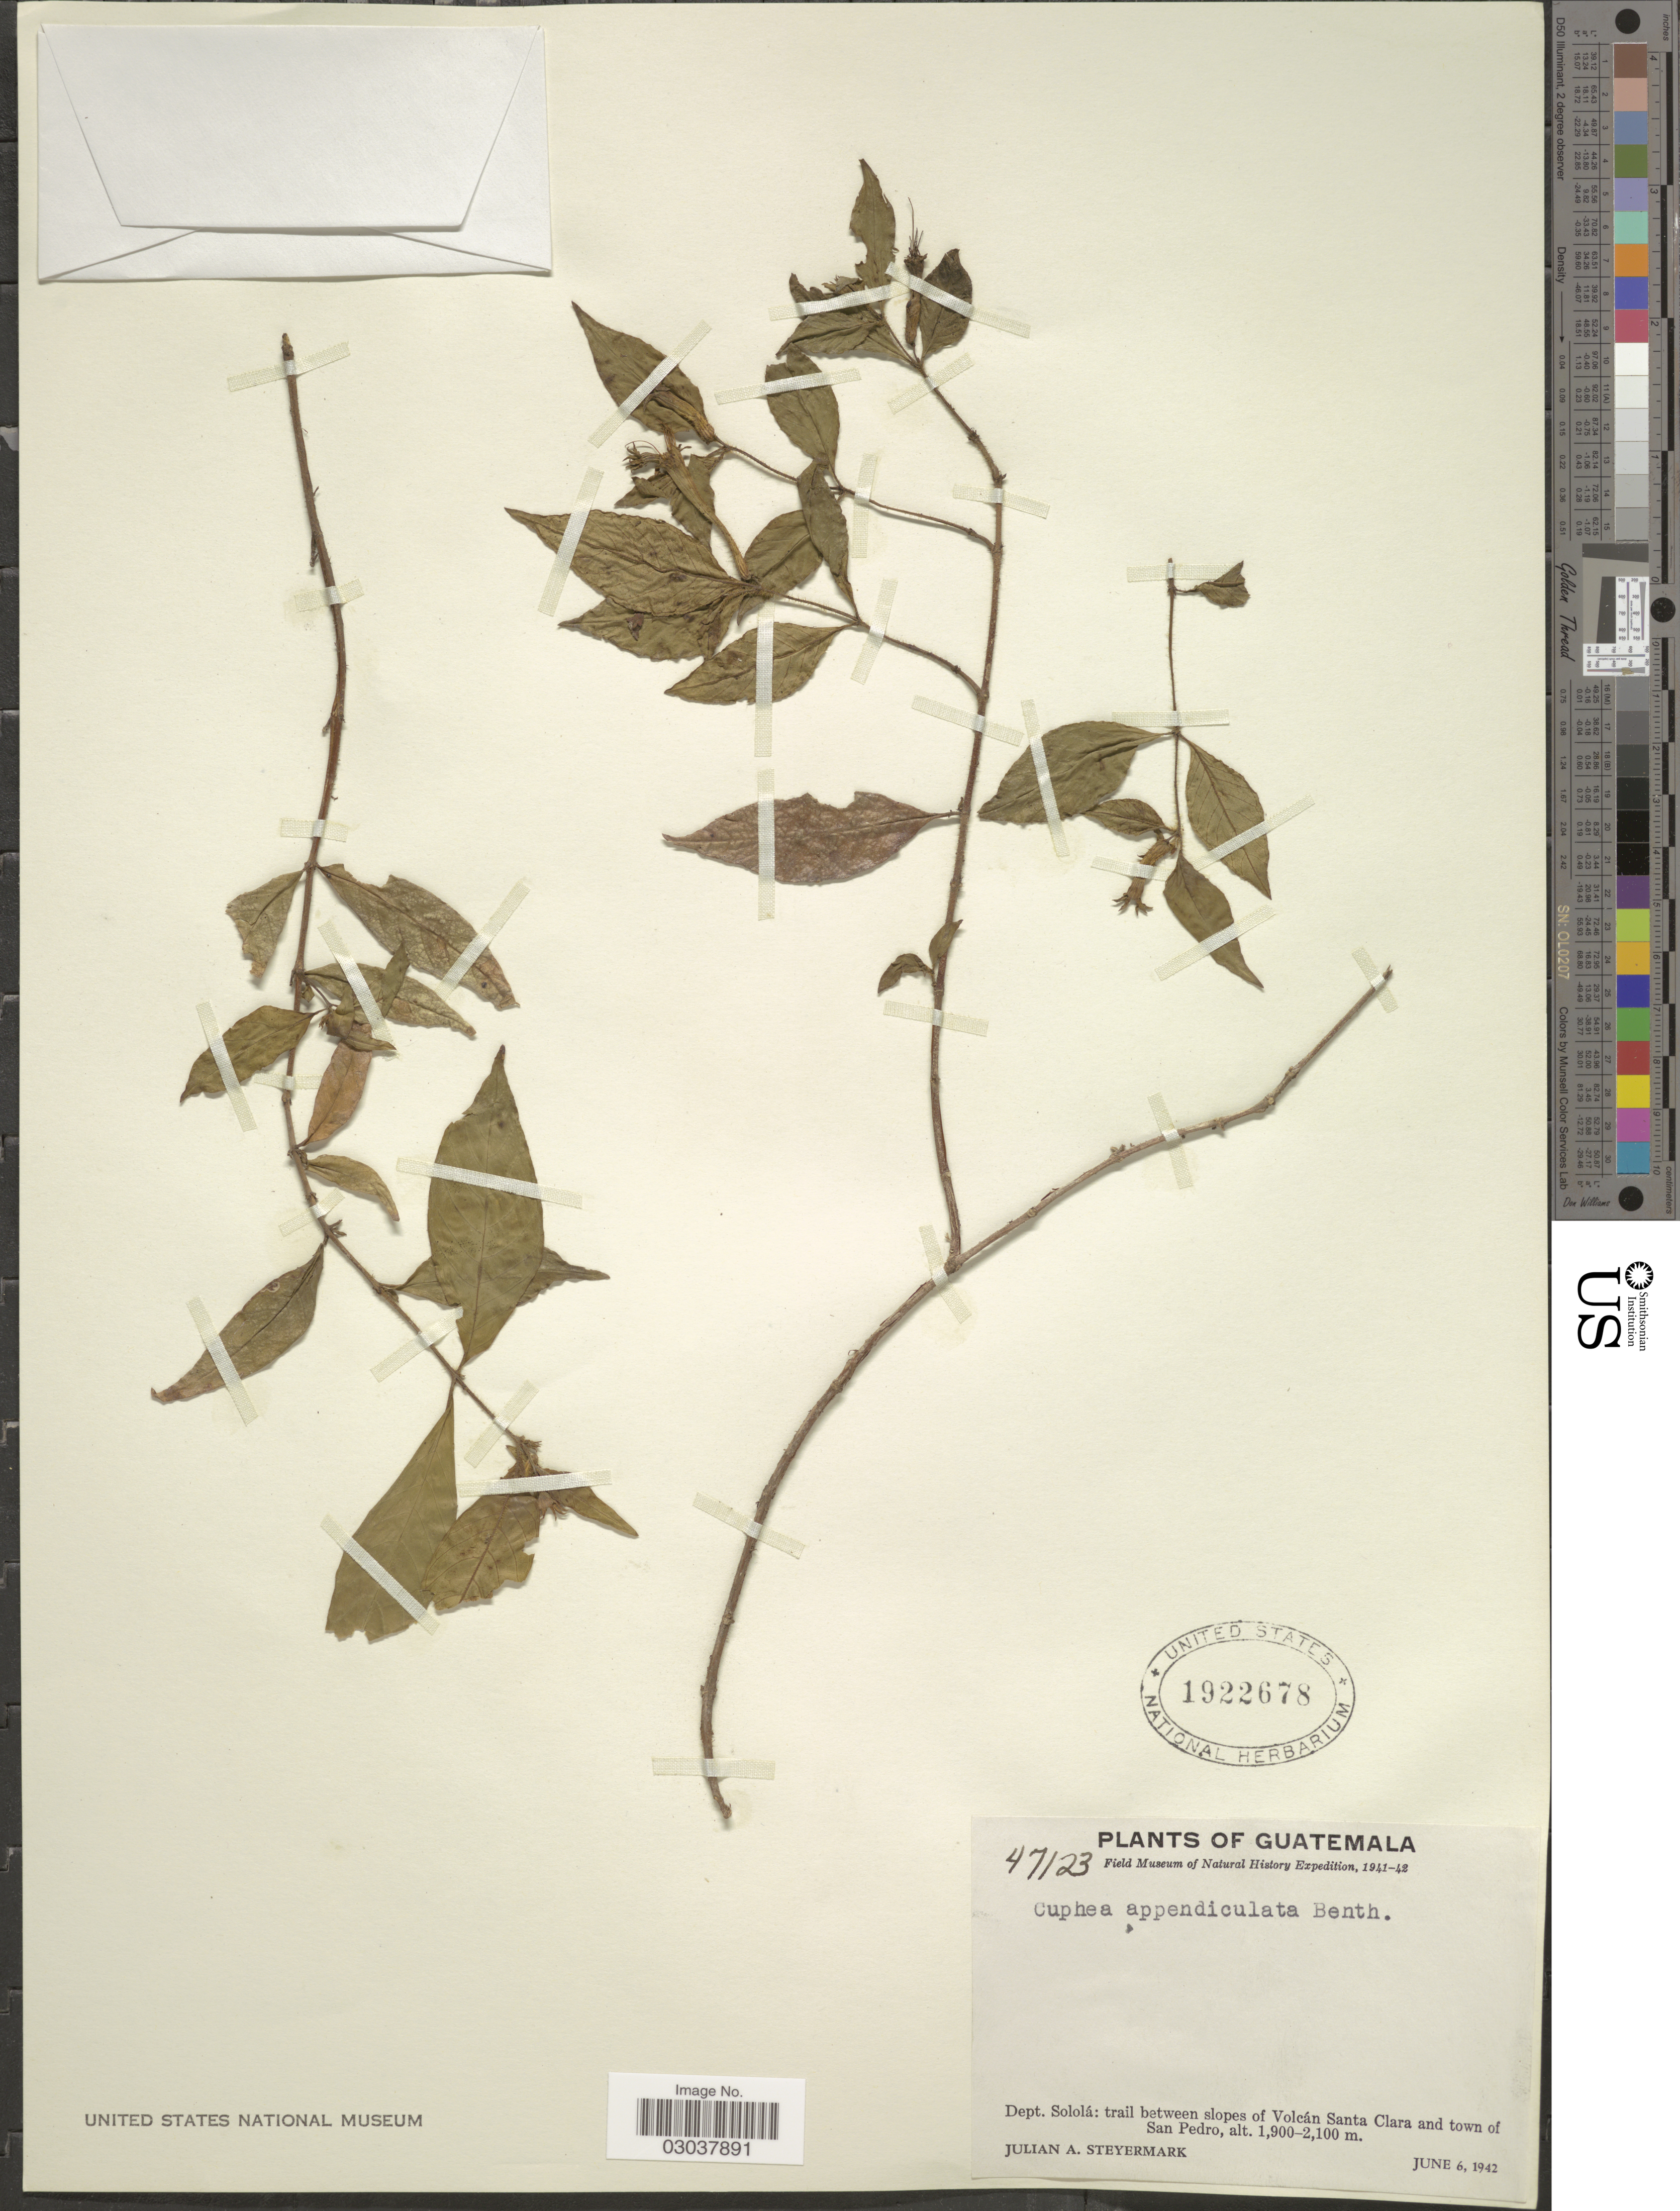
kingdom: Plantae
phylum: Tracheophyta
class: Magnoliopsida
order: Myrtales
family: Lythraceae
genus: Cuphea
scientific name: Cuphea appendiculata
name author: Benth.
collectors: J. Steyermark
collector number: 47123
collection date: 1942-06-06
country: Guatemala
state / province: Sololá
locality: Dept. Sololá: trail between slopes of Volcán Santa Clara and town of San Pedro.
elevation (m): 1900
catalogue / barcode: US 1922678